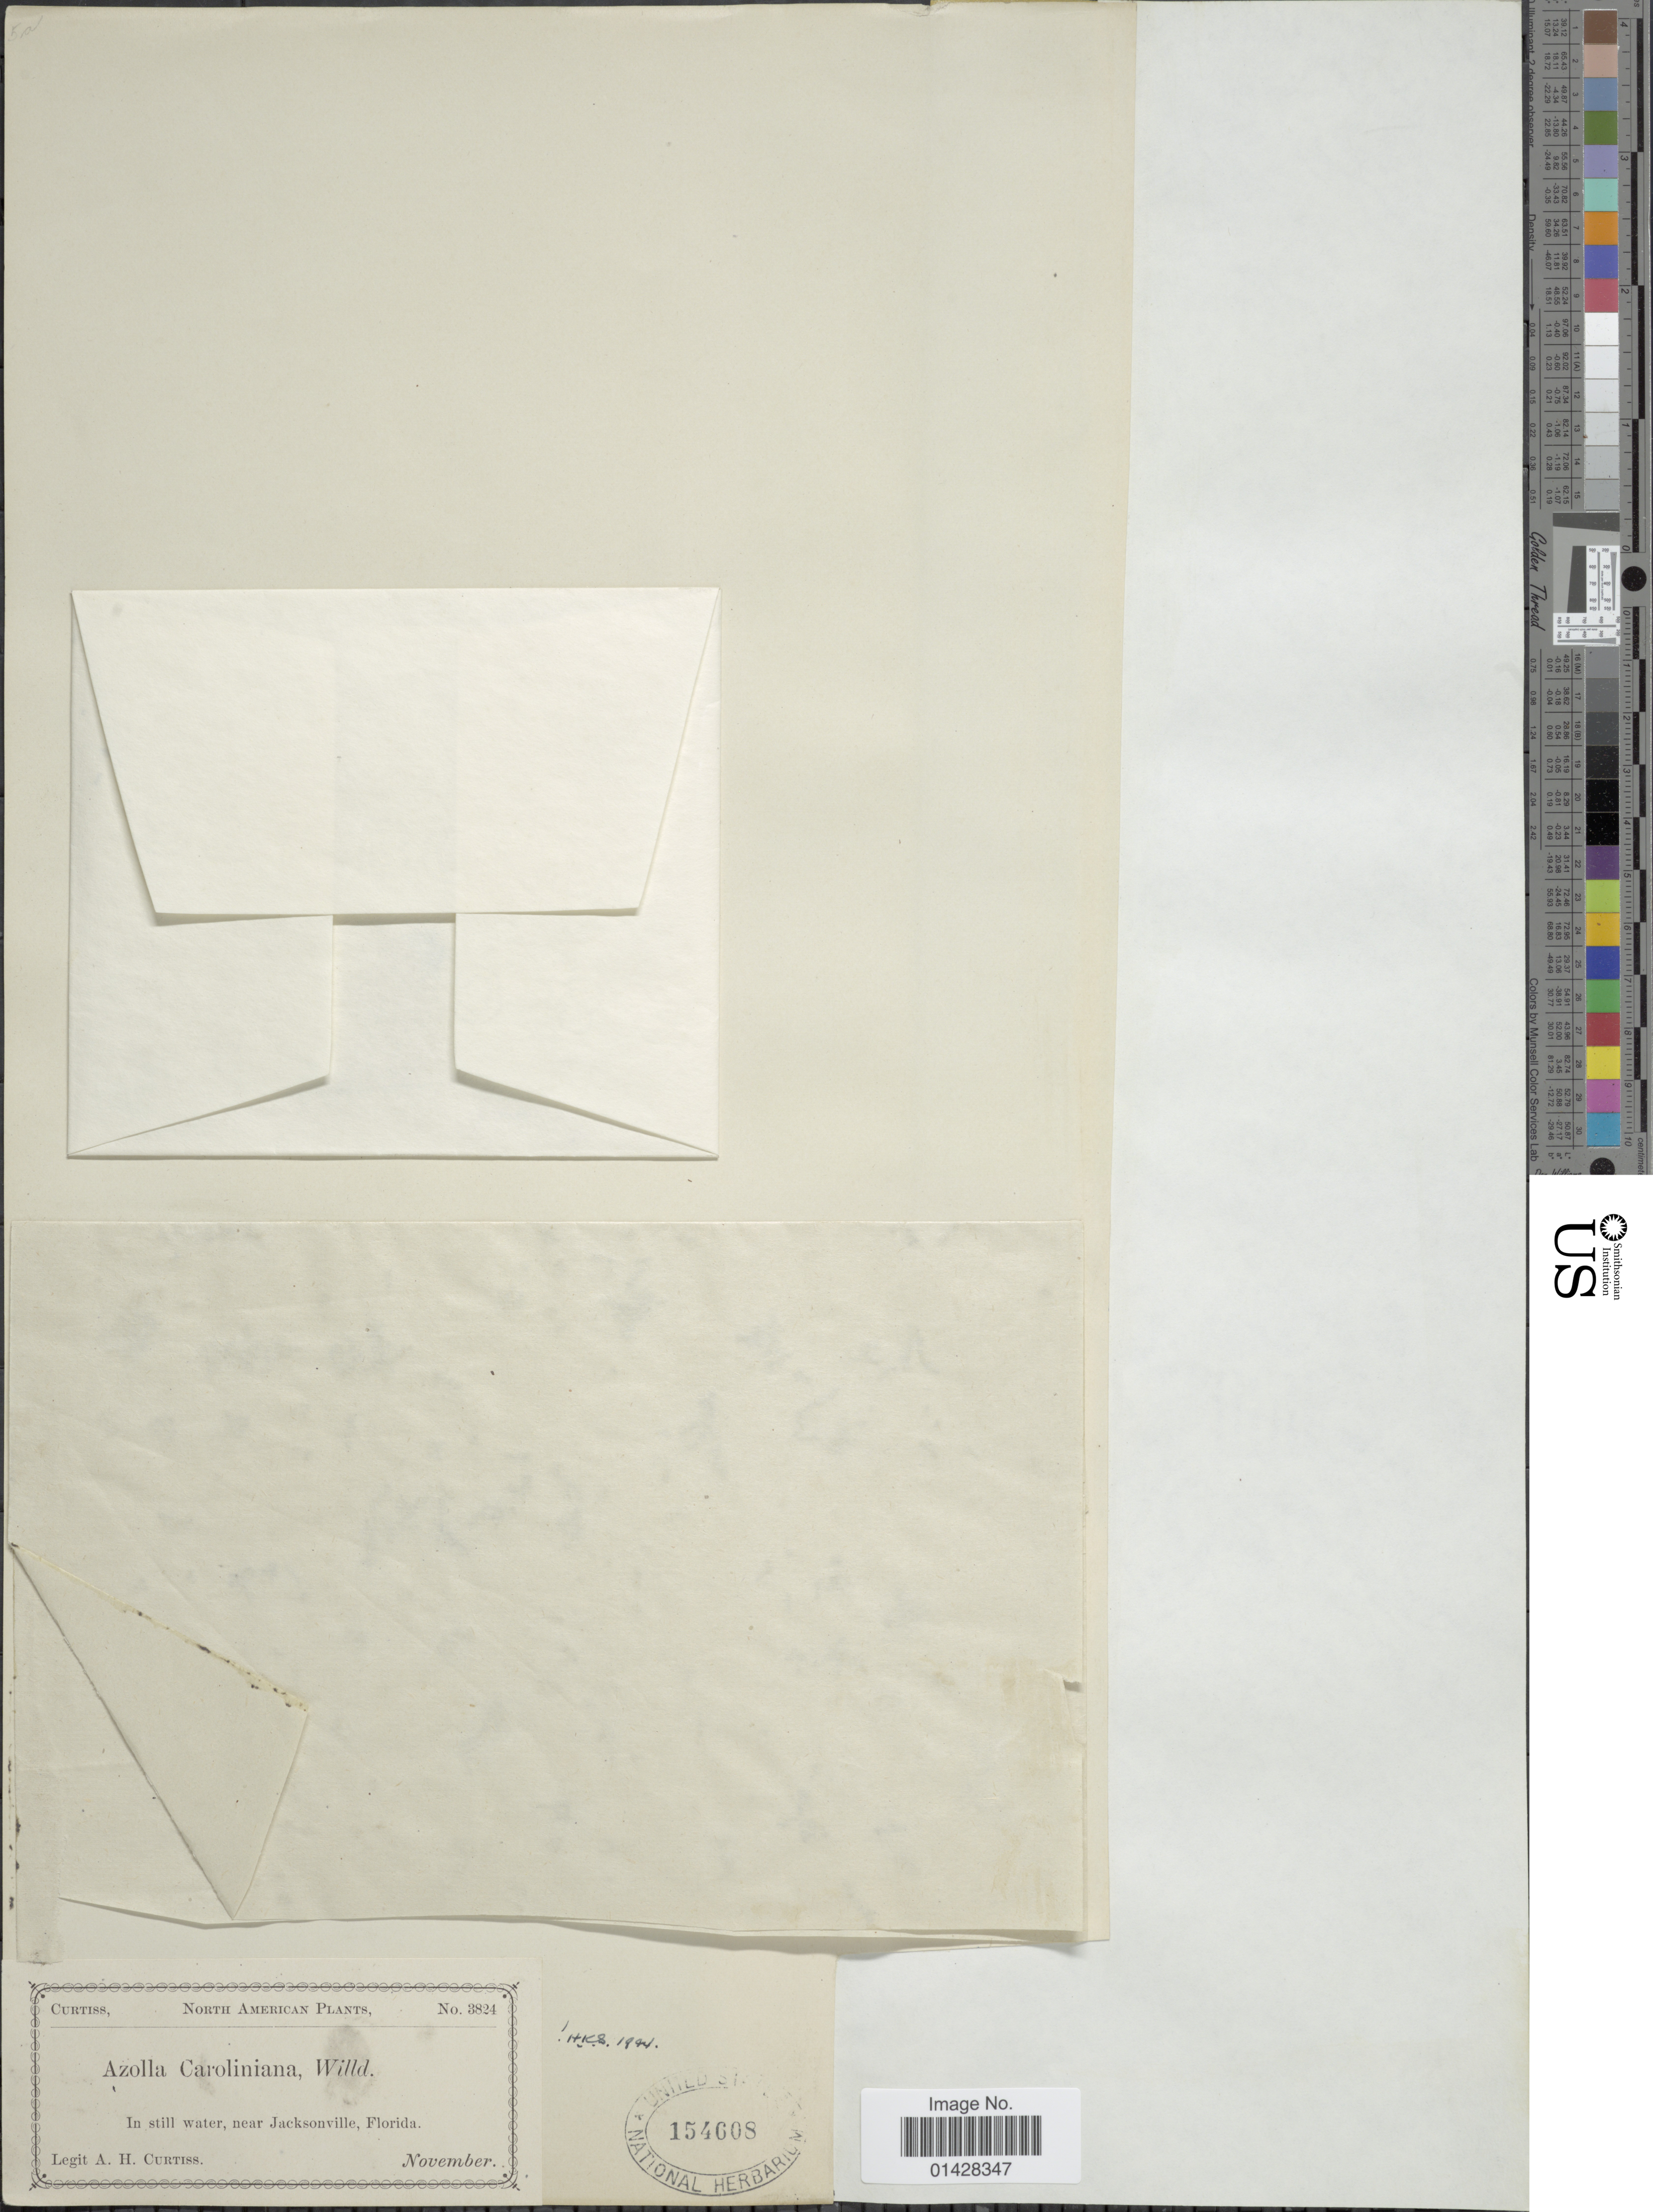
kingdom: Plantae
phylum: Tracheophyta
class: Polypodiopsida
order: Salviniales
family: Salviniaceae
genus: Azolla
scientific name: Azolla caroliniana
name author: Willd.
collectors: A. H. Curtiss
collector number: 3824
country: United States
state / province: Florida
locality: In still water, near Jacksonville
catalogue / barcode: US 154608